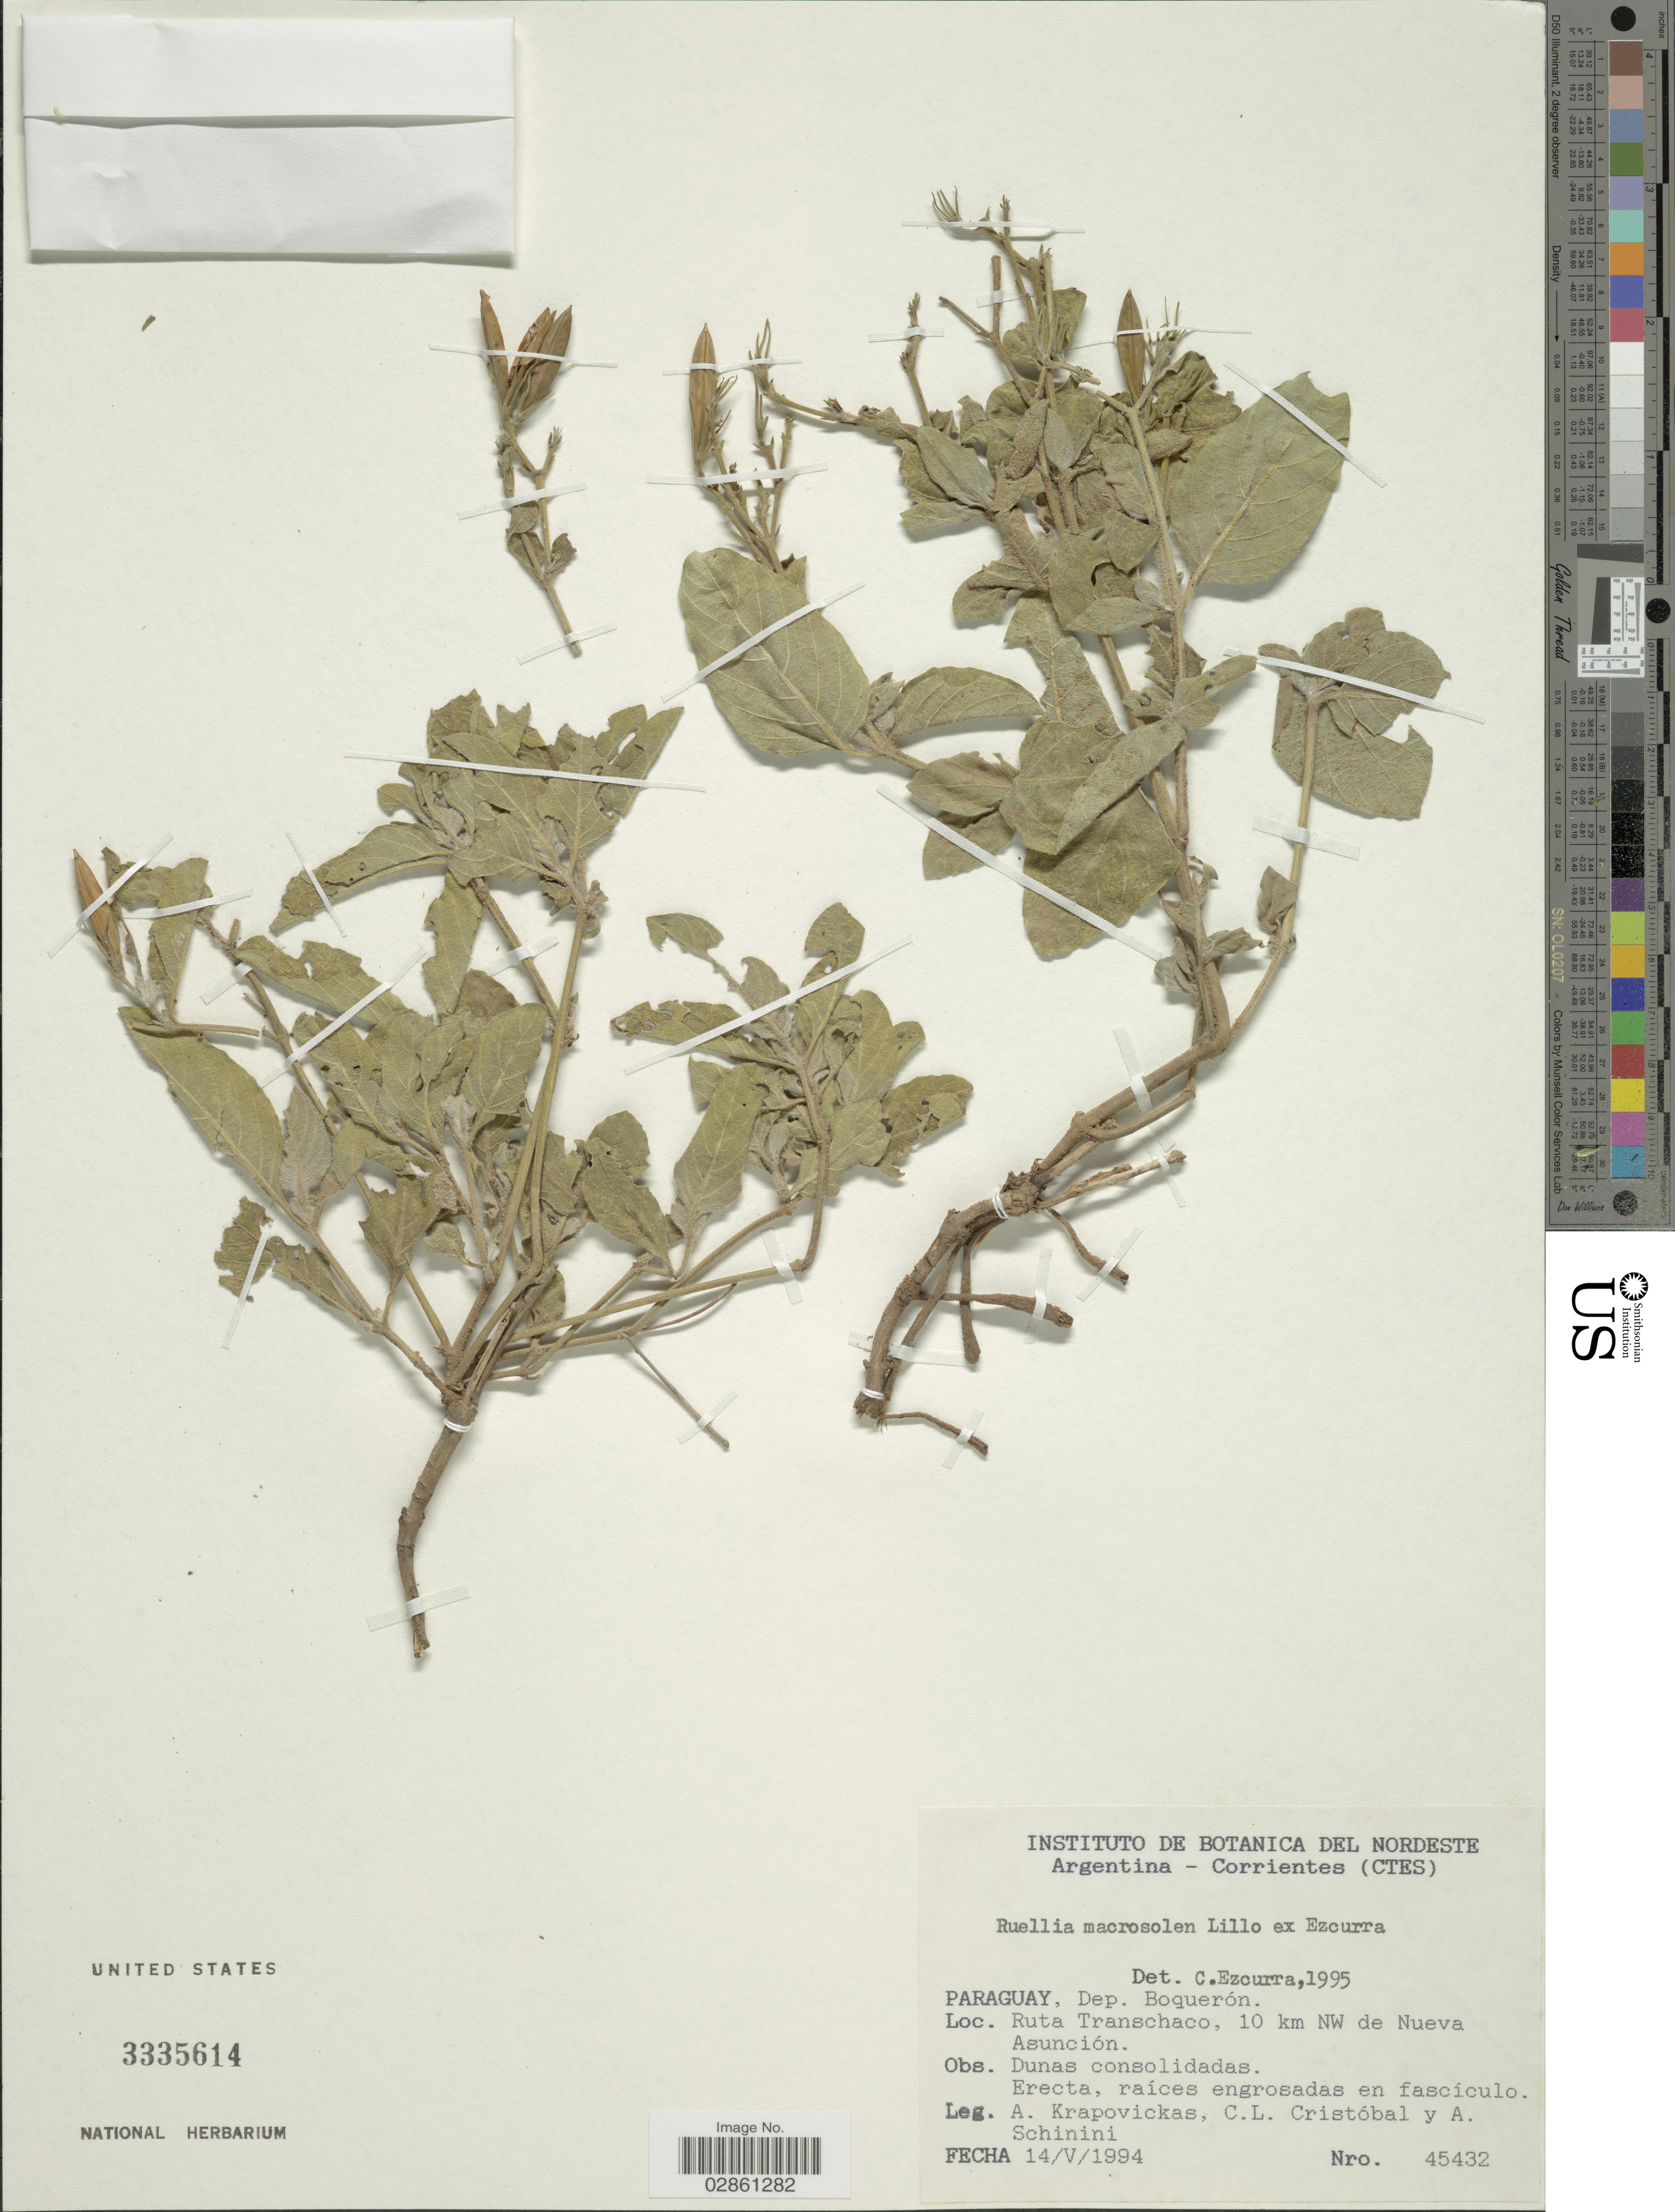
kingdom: Plantae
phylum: Tracheophyta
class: Magnoliopsida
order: Lamiales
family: Acanthaceae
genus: Ruellia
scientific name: Ruellia macrosolen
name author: Lillo ex C. Ezcurra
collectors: A. Krapovickas, C. L. Cristóbal & A. Schinini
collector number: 45432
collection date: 1994-05-14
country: Paraguay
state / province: Boqueron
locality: Ruta Transchaco, 10 km NW de Nueva Asunción.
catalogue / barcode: US 3335614